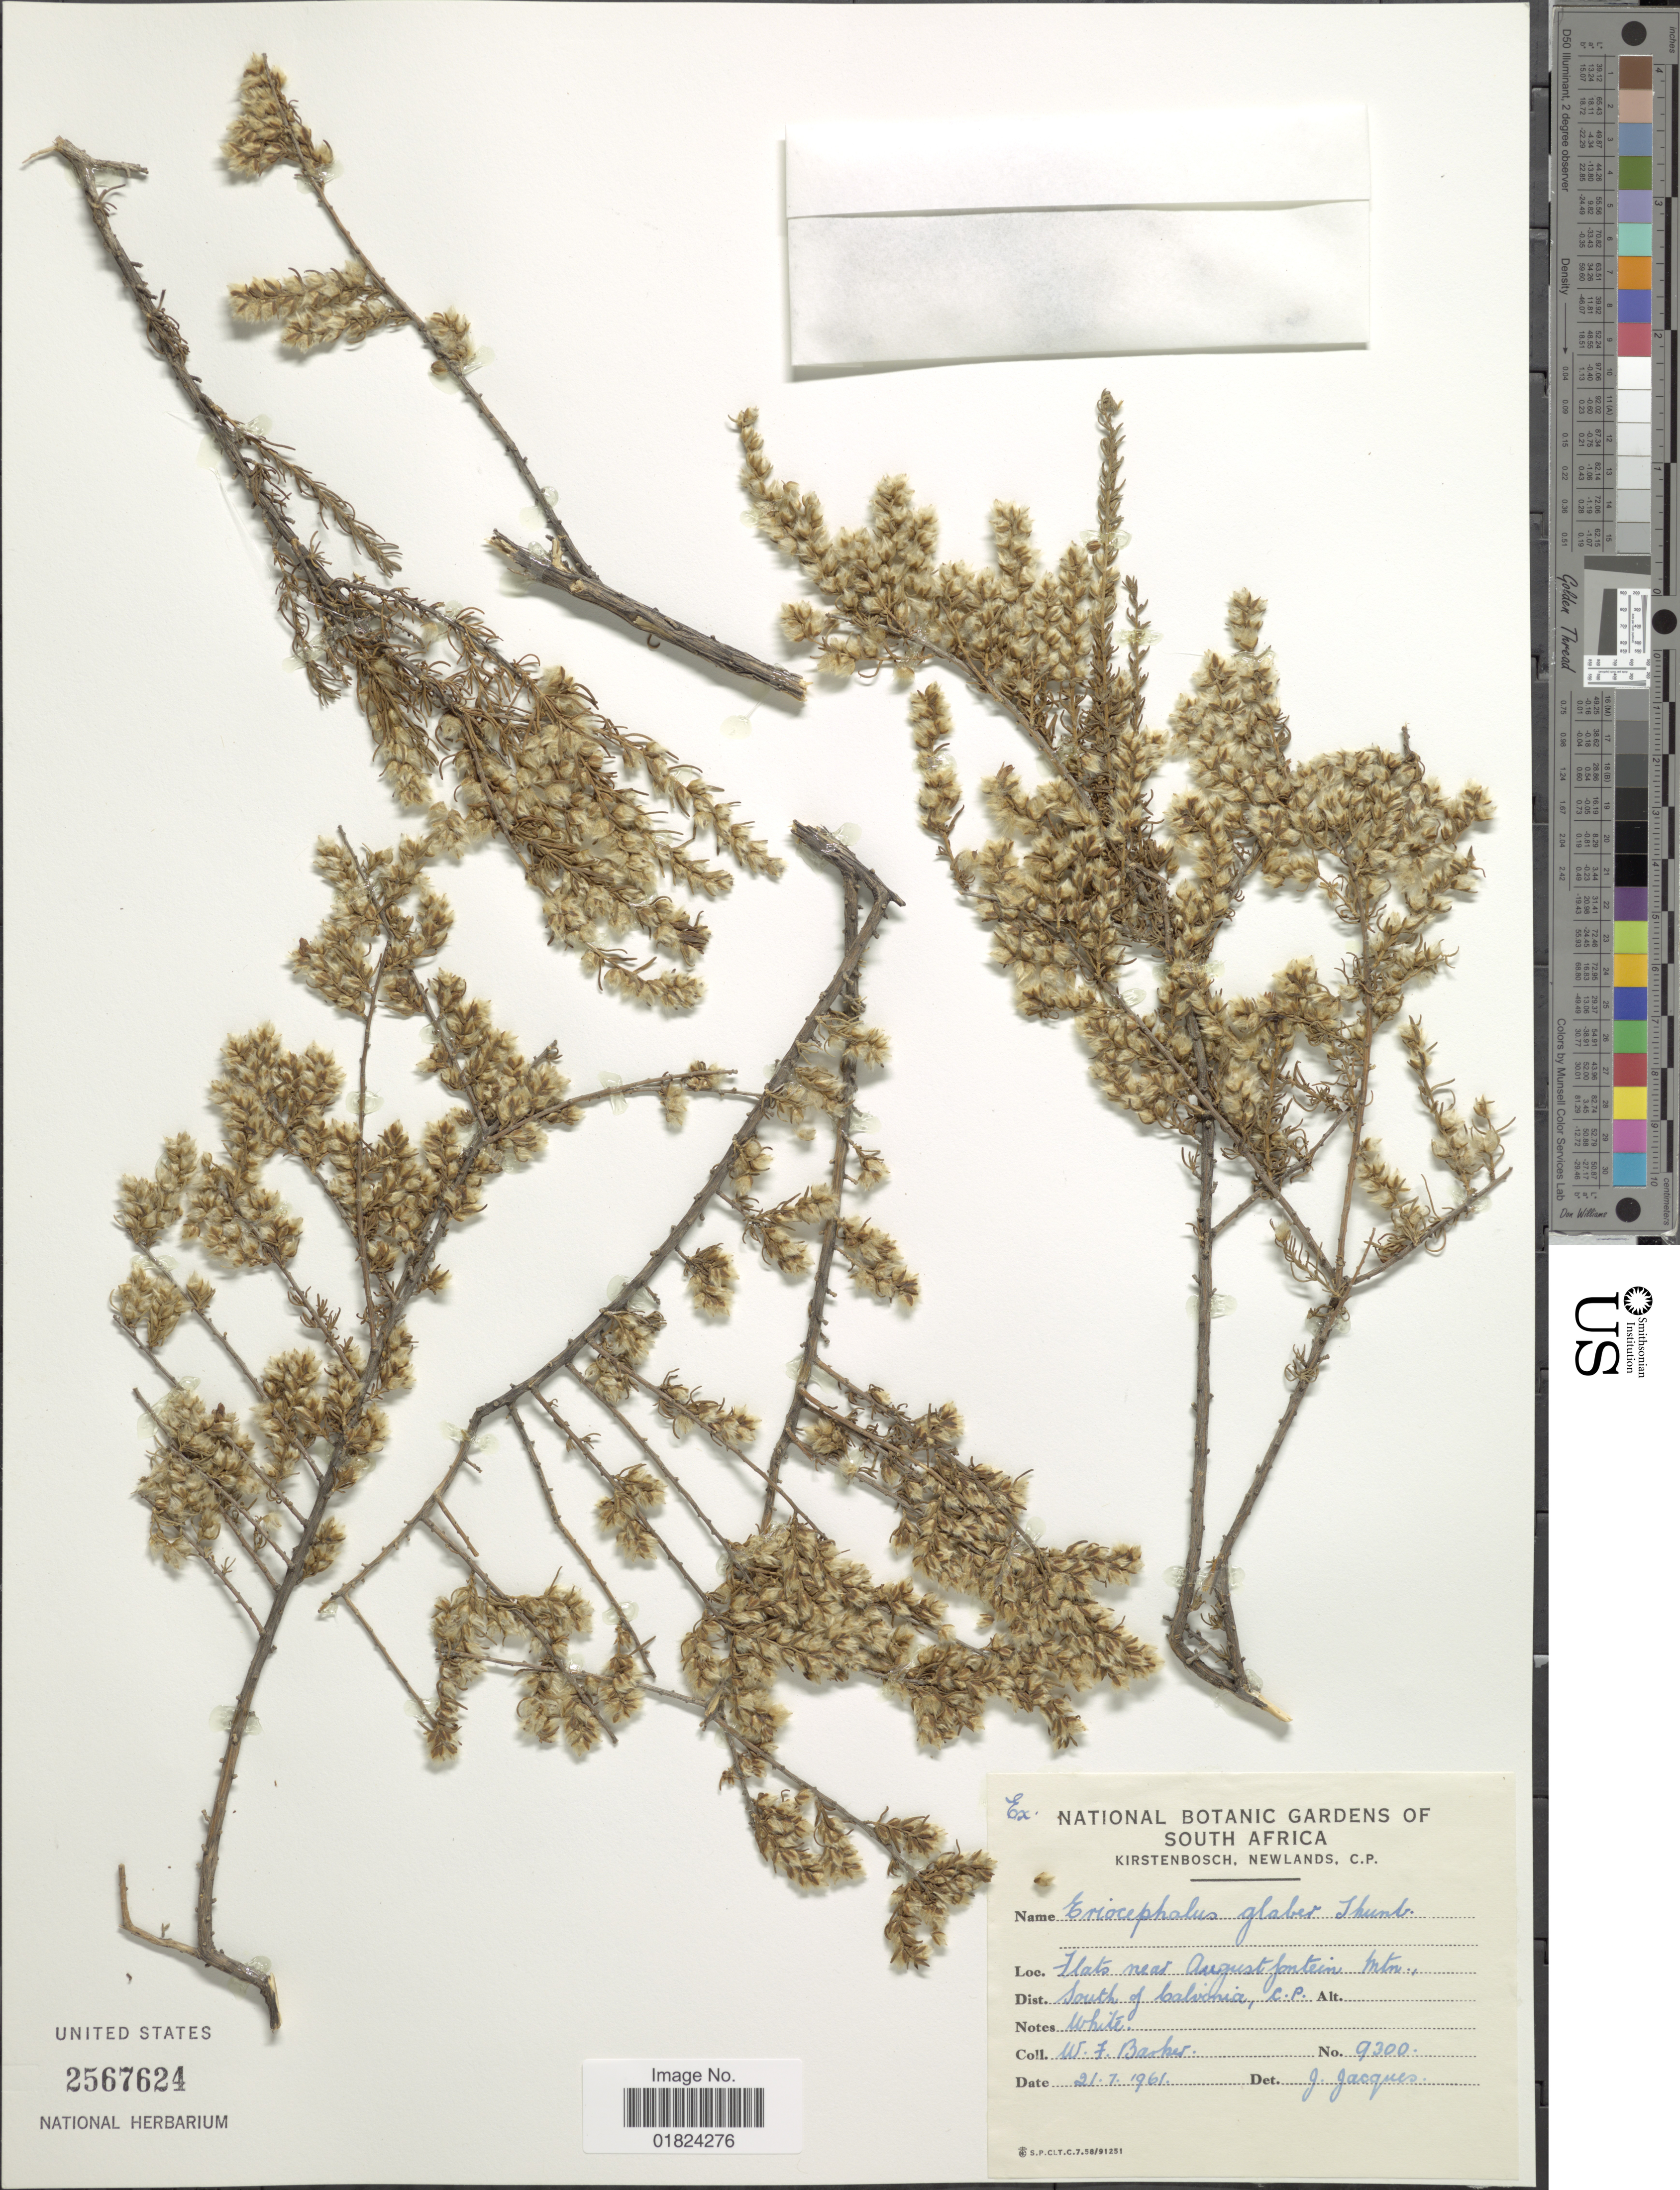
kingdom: Plantae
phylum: Tracheophyta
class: Magnoliopsida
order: Asterales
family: Asteraceae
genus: Eriocephalus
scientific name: Eriocephalus glaber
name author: Thunb.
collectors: W. F. Barker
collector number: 9300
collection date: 1961-07-21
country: South Africa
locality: Flats near Augustfontein Mtn., Dist. South of Calvinia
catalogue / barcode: US 2567624